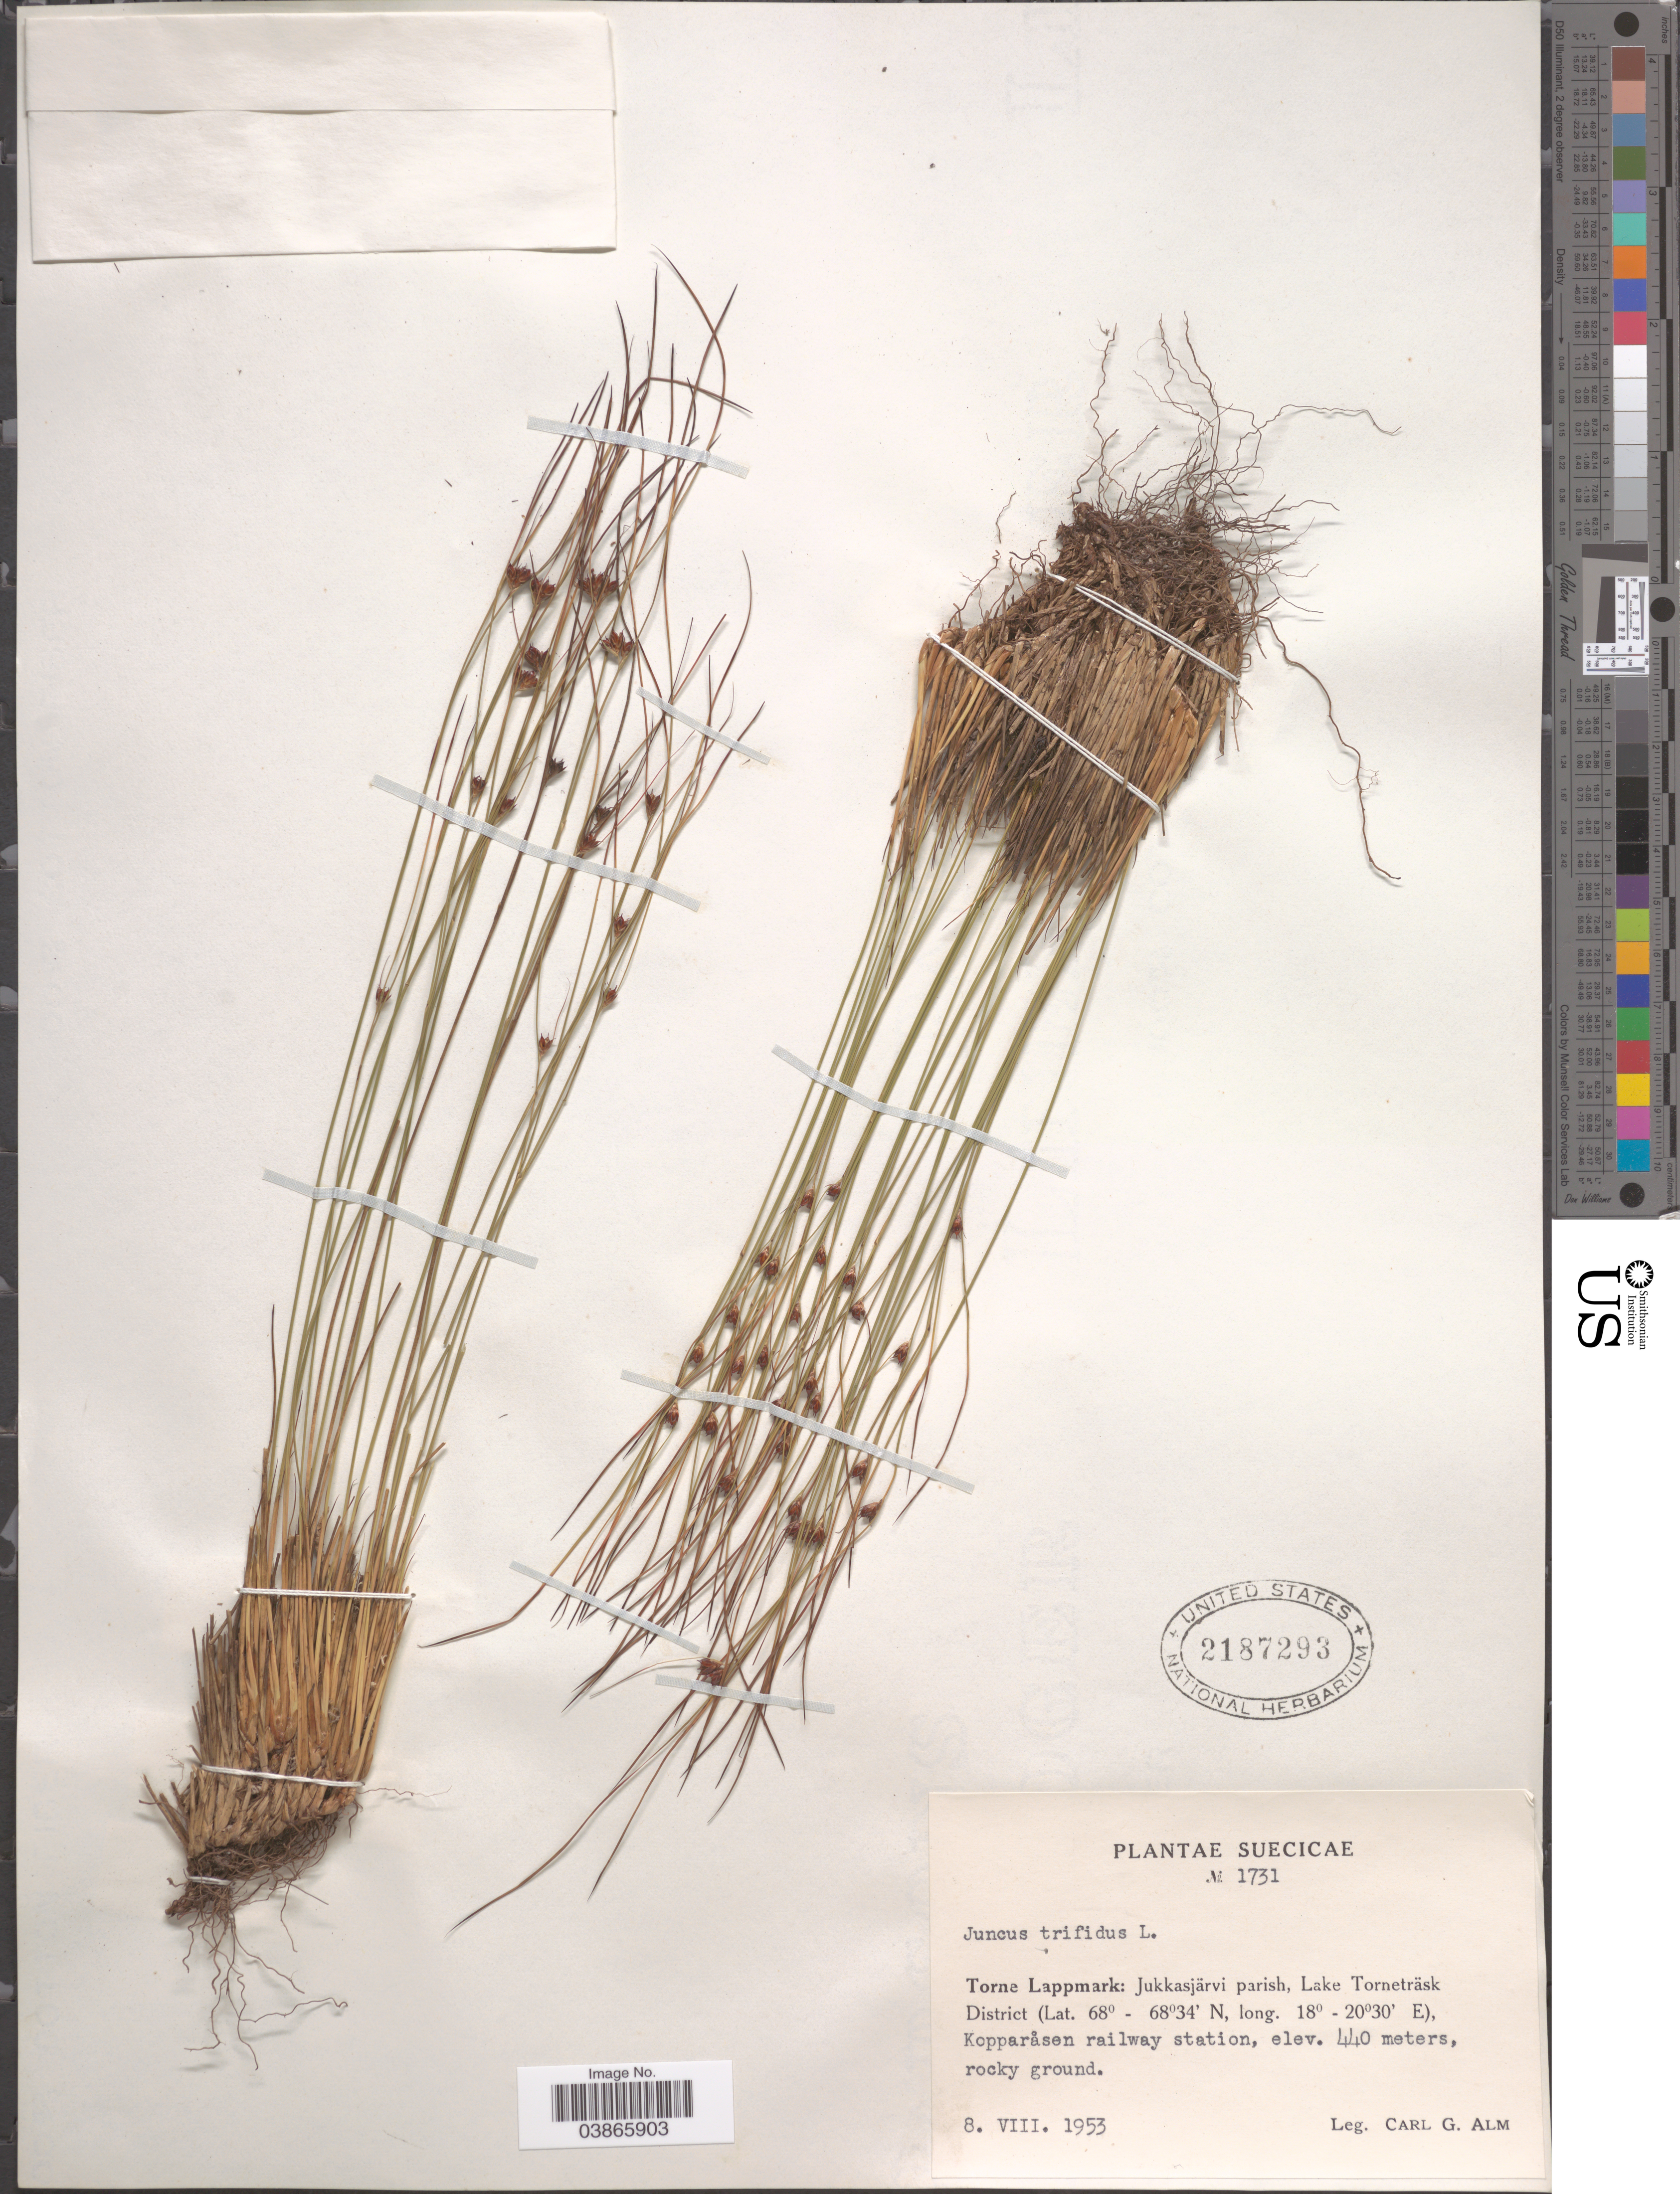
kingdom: Plantae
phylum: Tracheophyta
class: Liliopsida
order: Poales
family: Juncaceae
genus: Juncus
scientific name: Juncus trifidus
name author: L.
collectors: C. G. Alm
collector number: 1731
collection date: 1953-08-08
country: Sweden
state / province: Norrbotten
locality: Suecicae. Torne Lappmark: Jukkasjärvi parish, Lake Torneträsk District. Kopparåsan railway station.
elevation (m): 440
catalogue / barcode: US 2187293